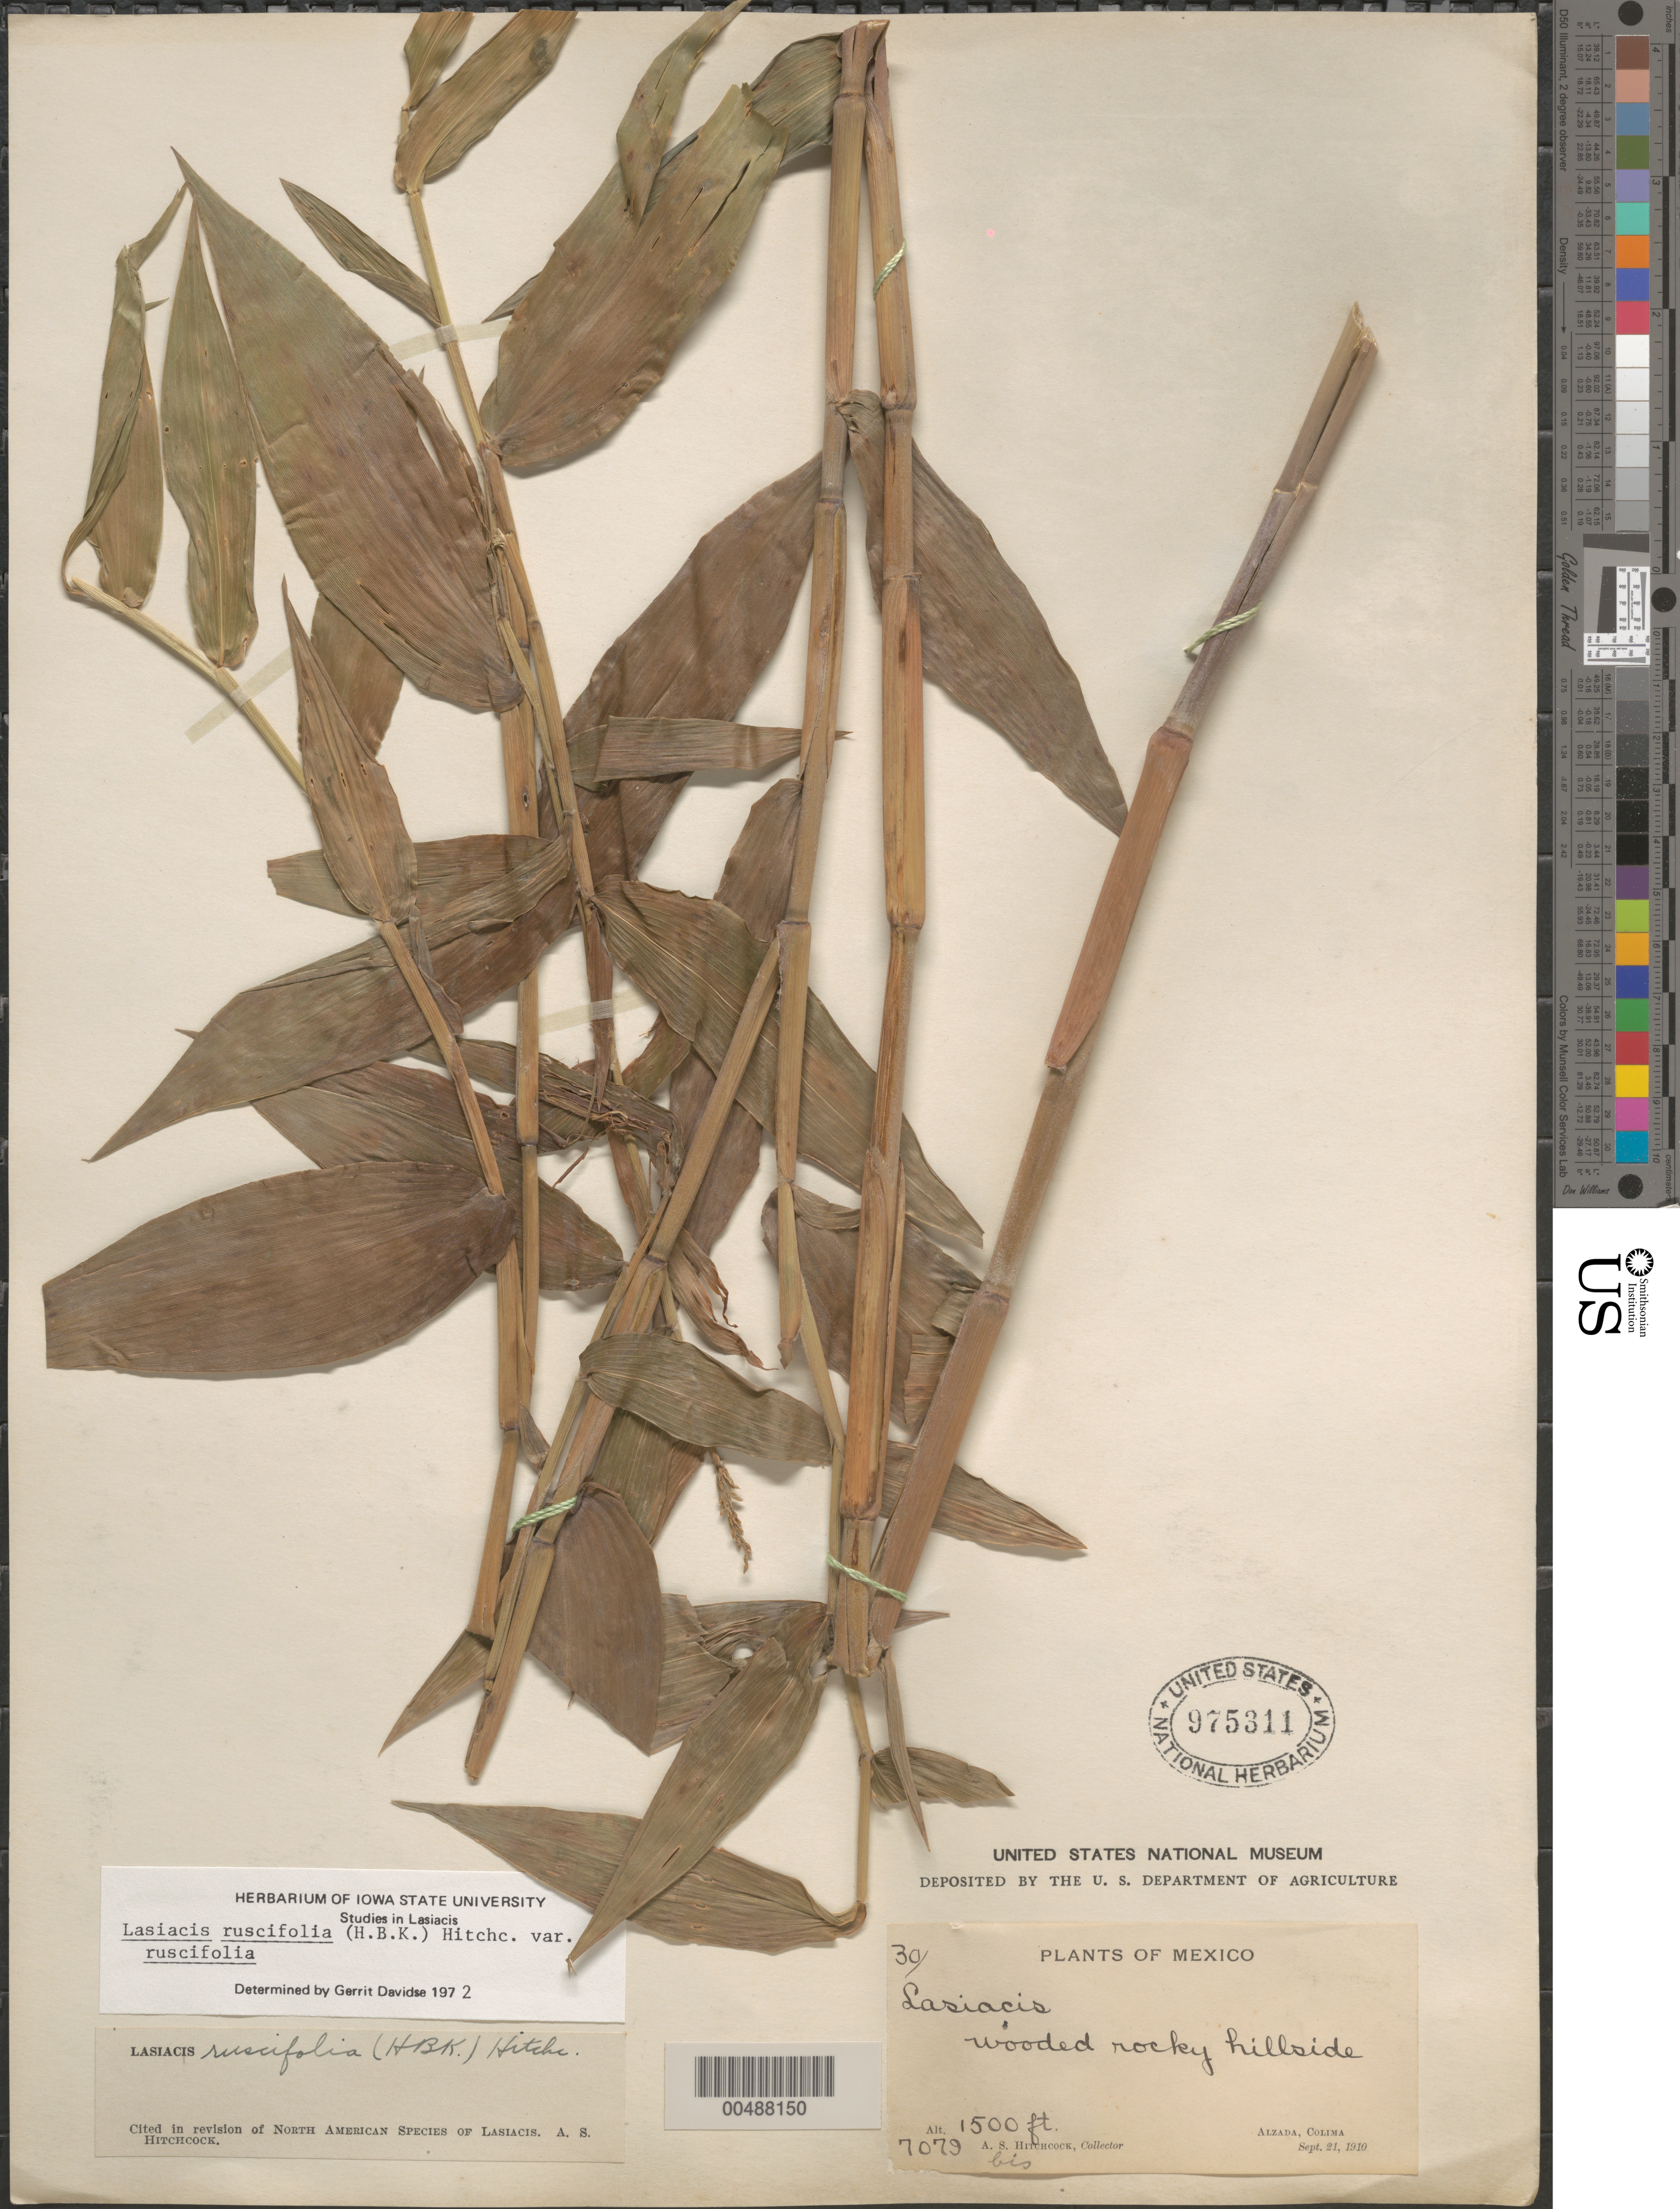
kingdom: Plantae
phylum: Tracheophyta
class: Liliopsida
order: Poales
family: Poaceae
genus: Lasiacis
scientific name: Lasiacis ruscifolia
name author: (Kunth) Hitchc.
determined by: Davidse, Gerrit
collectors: A. S. Hitchcock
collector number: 7079/30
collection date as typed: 21 Sep 1910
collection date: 1910-09-21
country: Mexico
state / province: Colima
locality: Alzada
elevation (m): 457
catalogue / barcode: US 975311